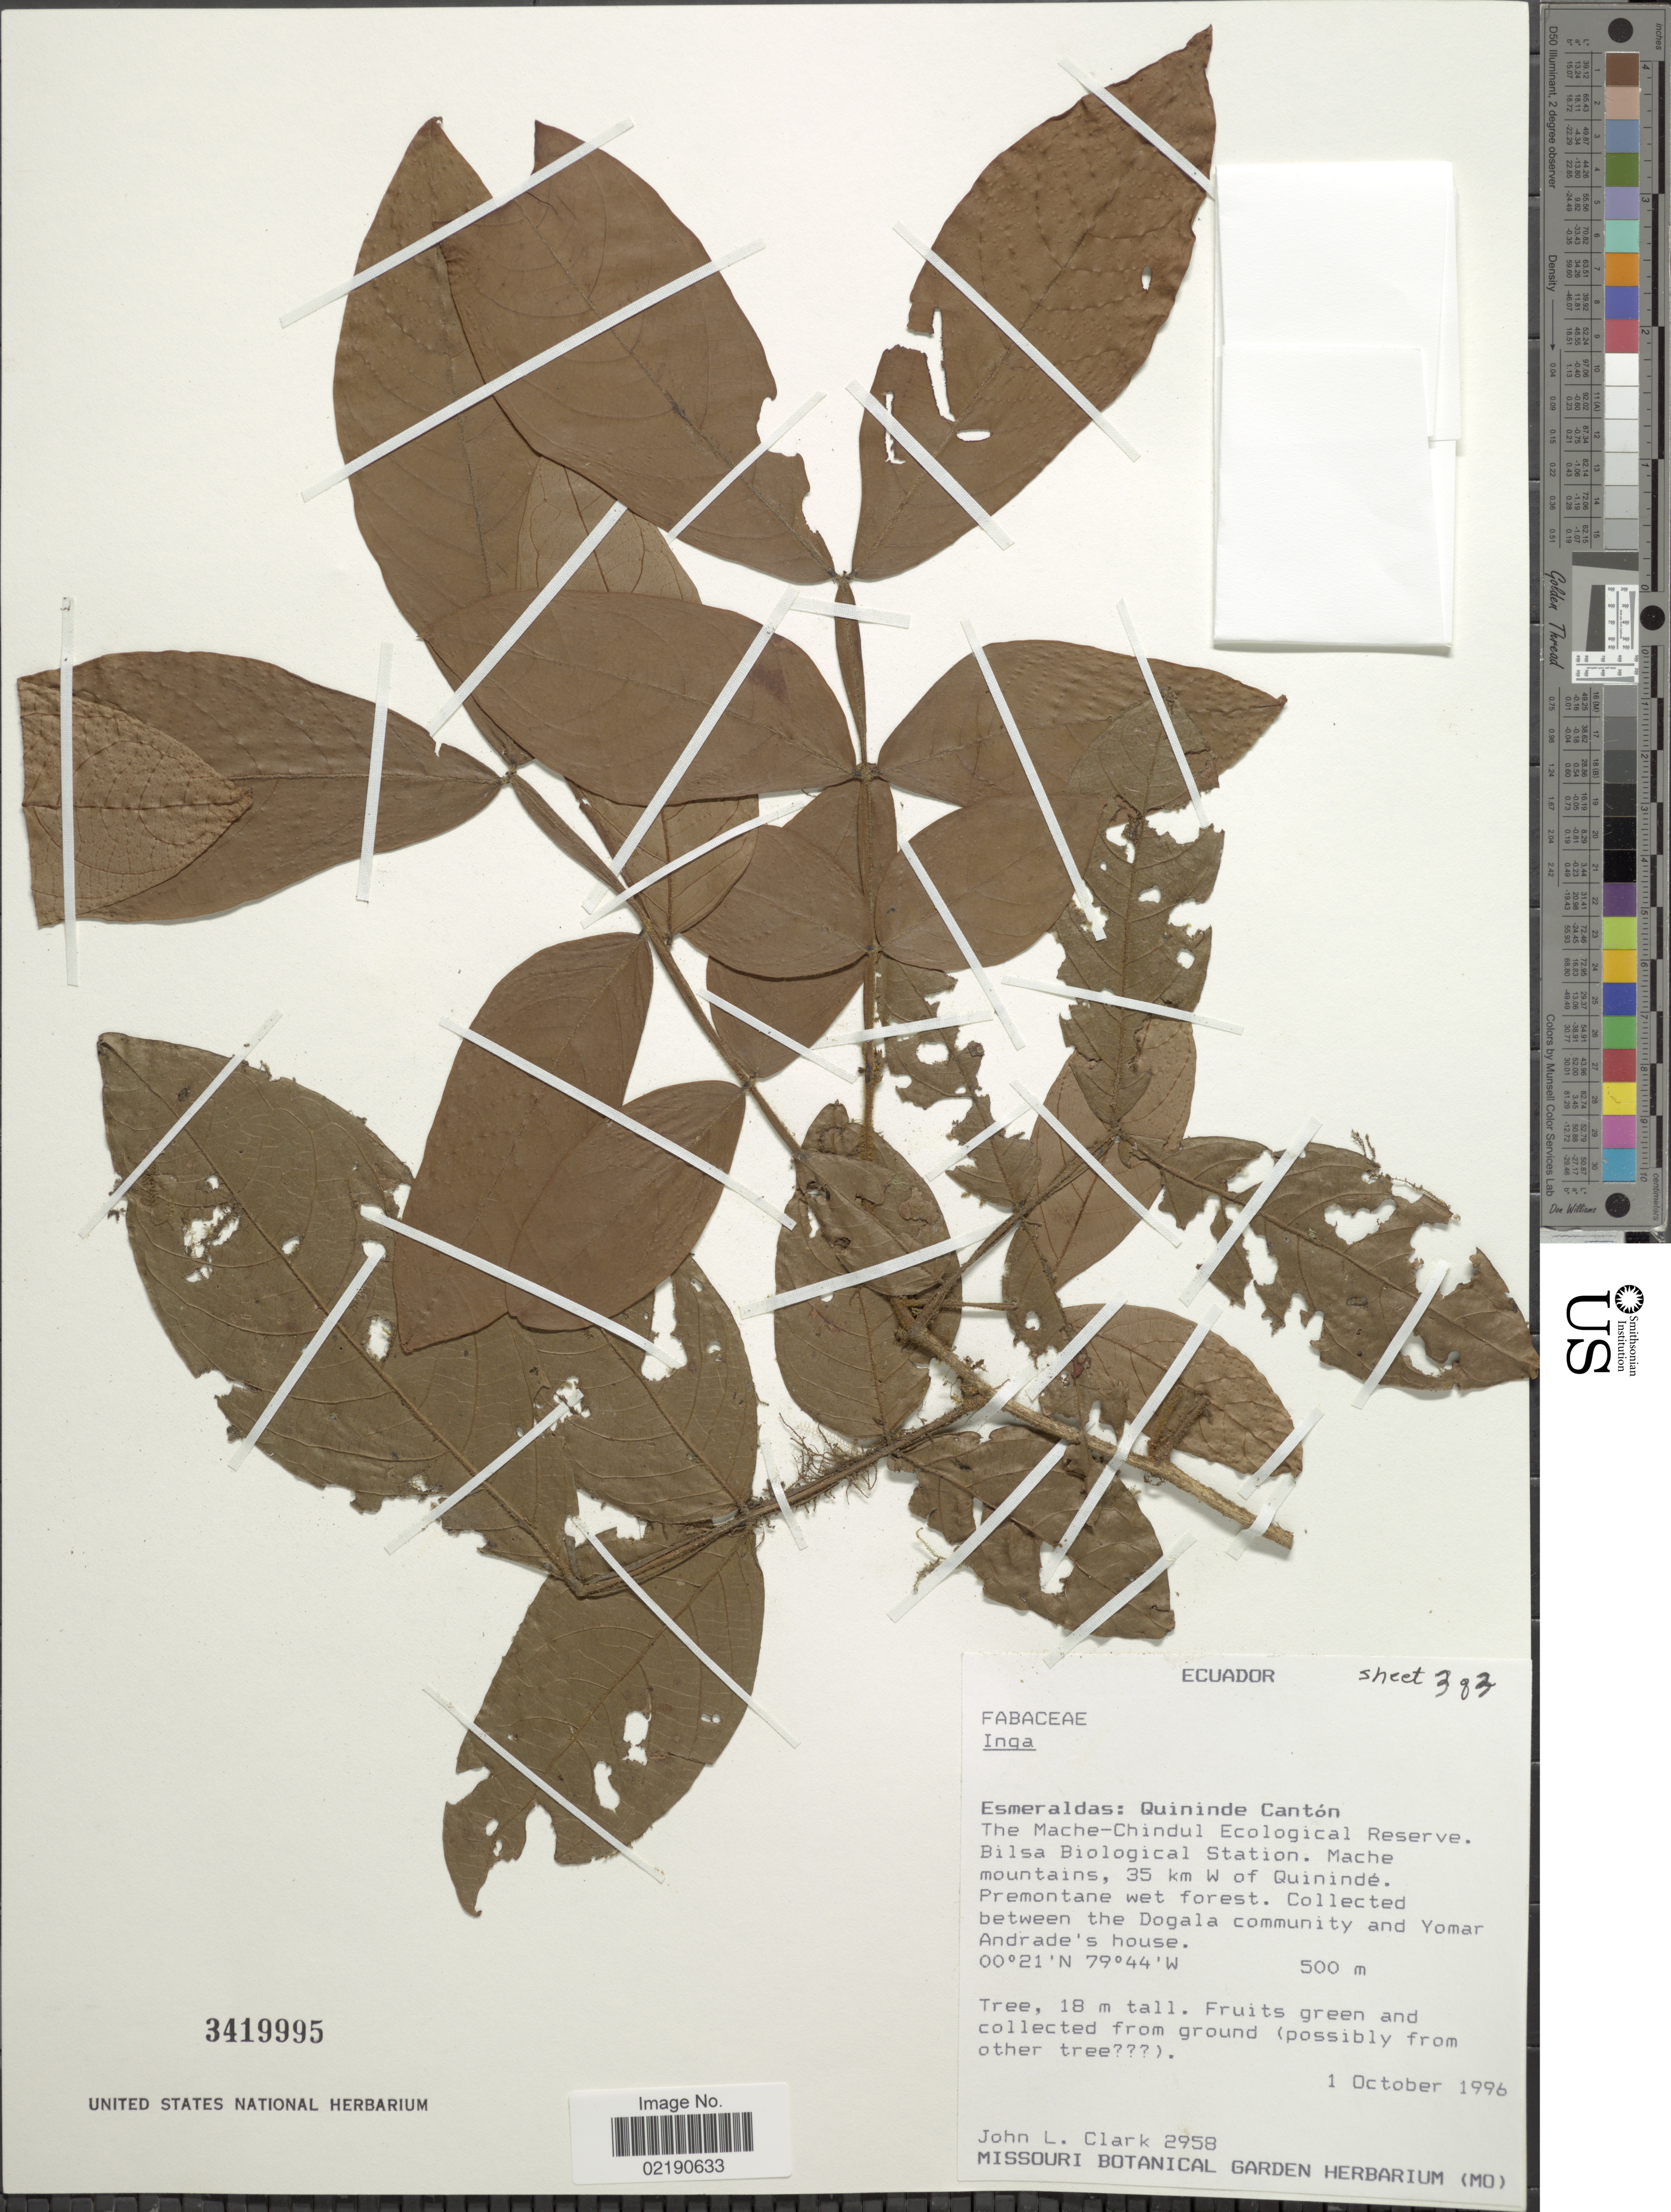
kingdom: Plantae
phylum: Tracheophyta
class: Magnoliopsida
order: Fabales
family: Fabaceae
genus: Inga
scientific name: Inga sp.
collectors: J. L. Clark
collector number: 2958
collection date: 1996-10-01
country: Ecuador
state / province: Esmeraldas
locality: Quininde Canton, The Mache-Chindul Ecological Reserve, Bilsa Biological Station, Mache mountains, 35 km W of Quininde, between the Dogala community and Yomar Andrade's house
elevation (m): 500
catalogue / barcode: US 3419995